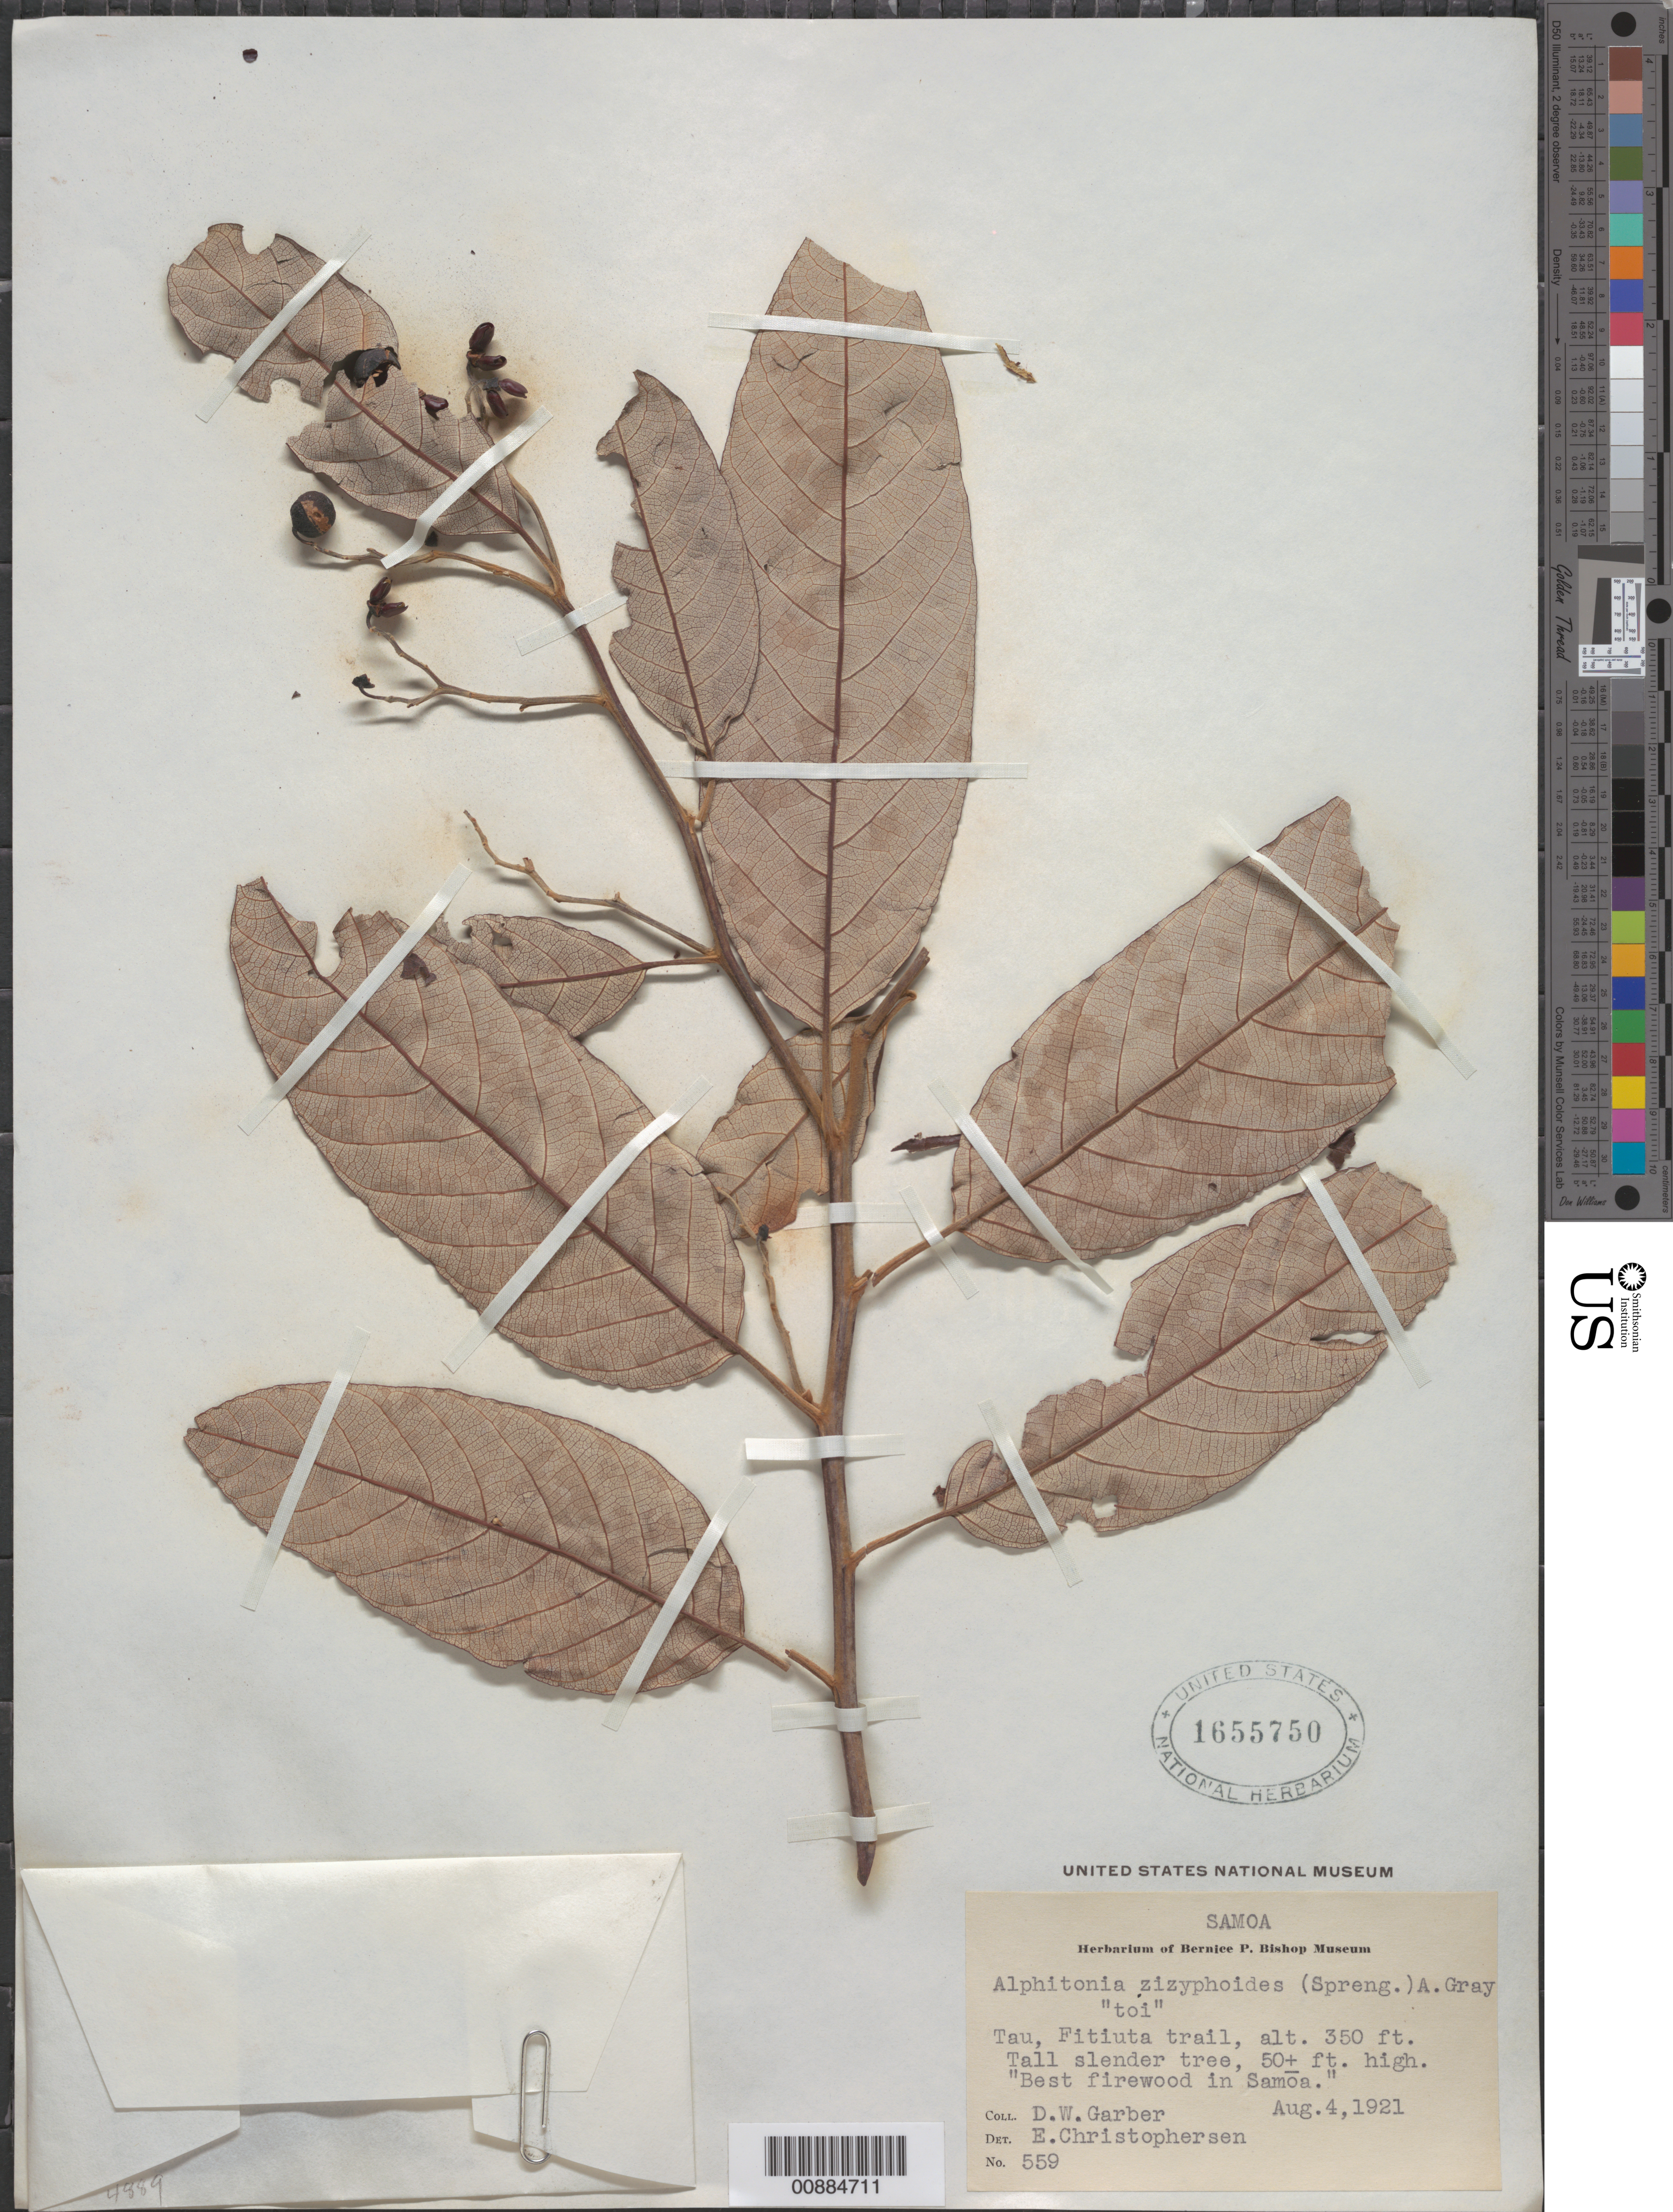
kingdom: Plantae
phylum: Tracheophyta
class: Magnoliopsida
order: Rosales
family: Rhamnaceae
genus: Alphitonia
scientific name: Alphitonia zizyphoides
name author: (Sol. ex Spreng.) A. Gray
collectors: D. W. Garber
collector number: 559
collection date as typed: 04 Aug 1921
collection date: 1921-08-04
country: American Samoa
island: Ta'u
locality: Fitiuta trail.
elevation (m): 107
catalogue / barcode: US 1655750